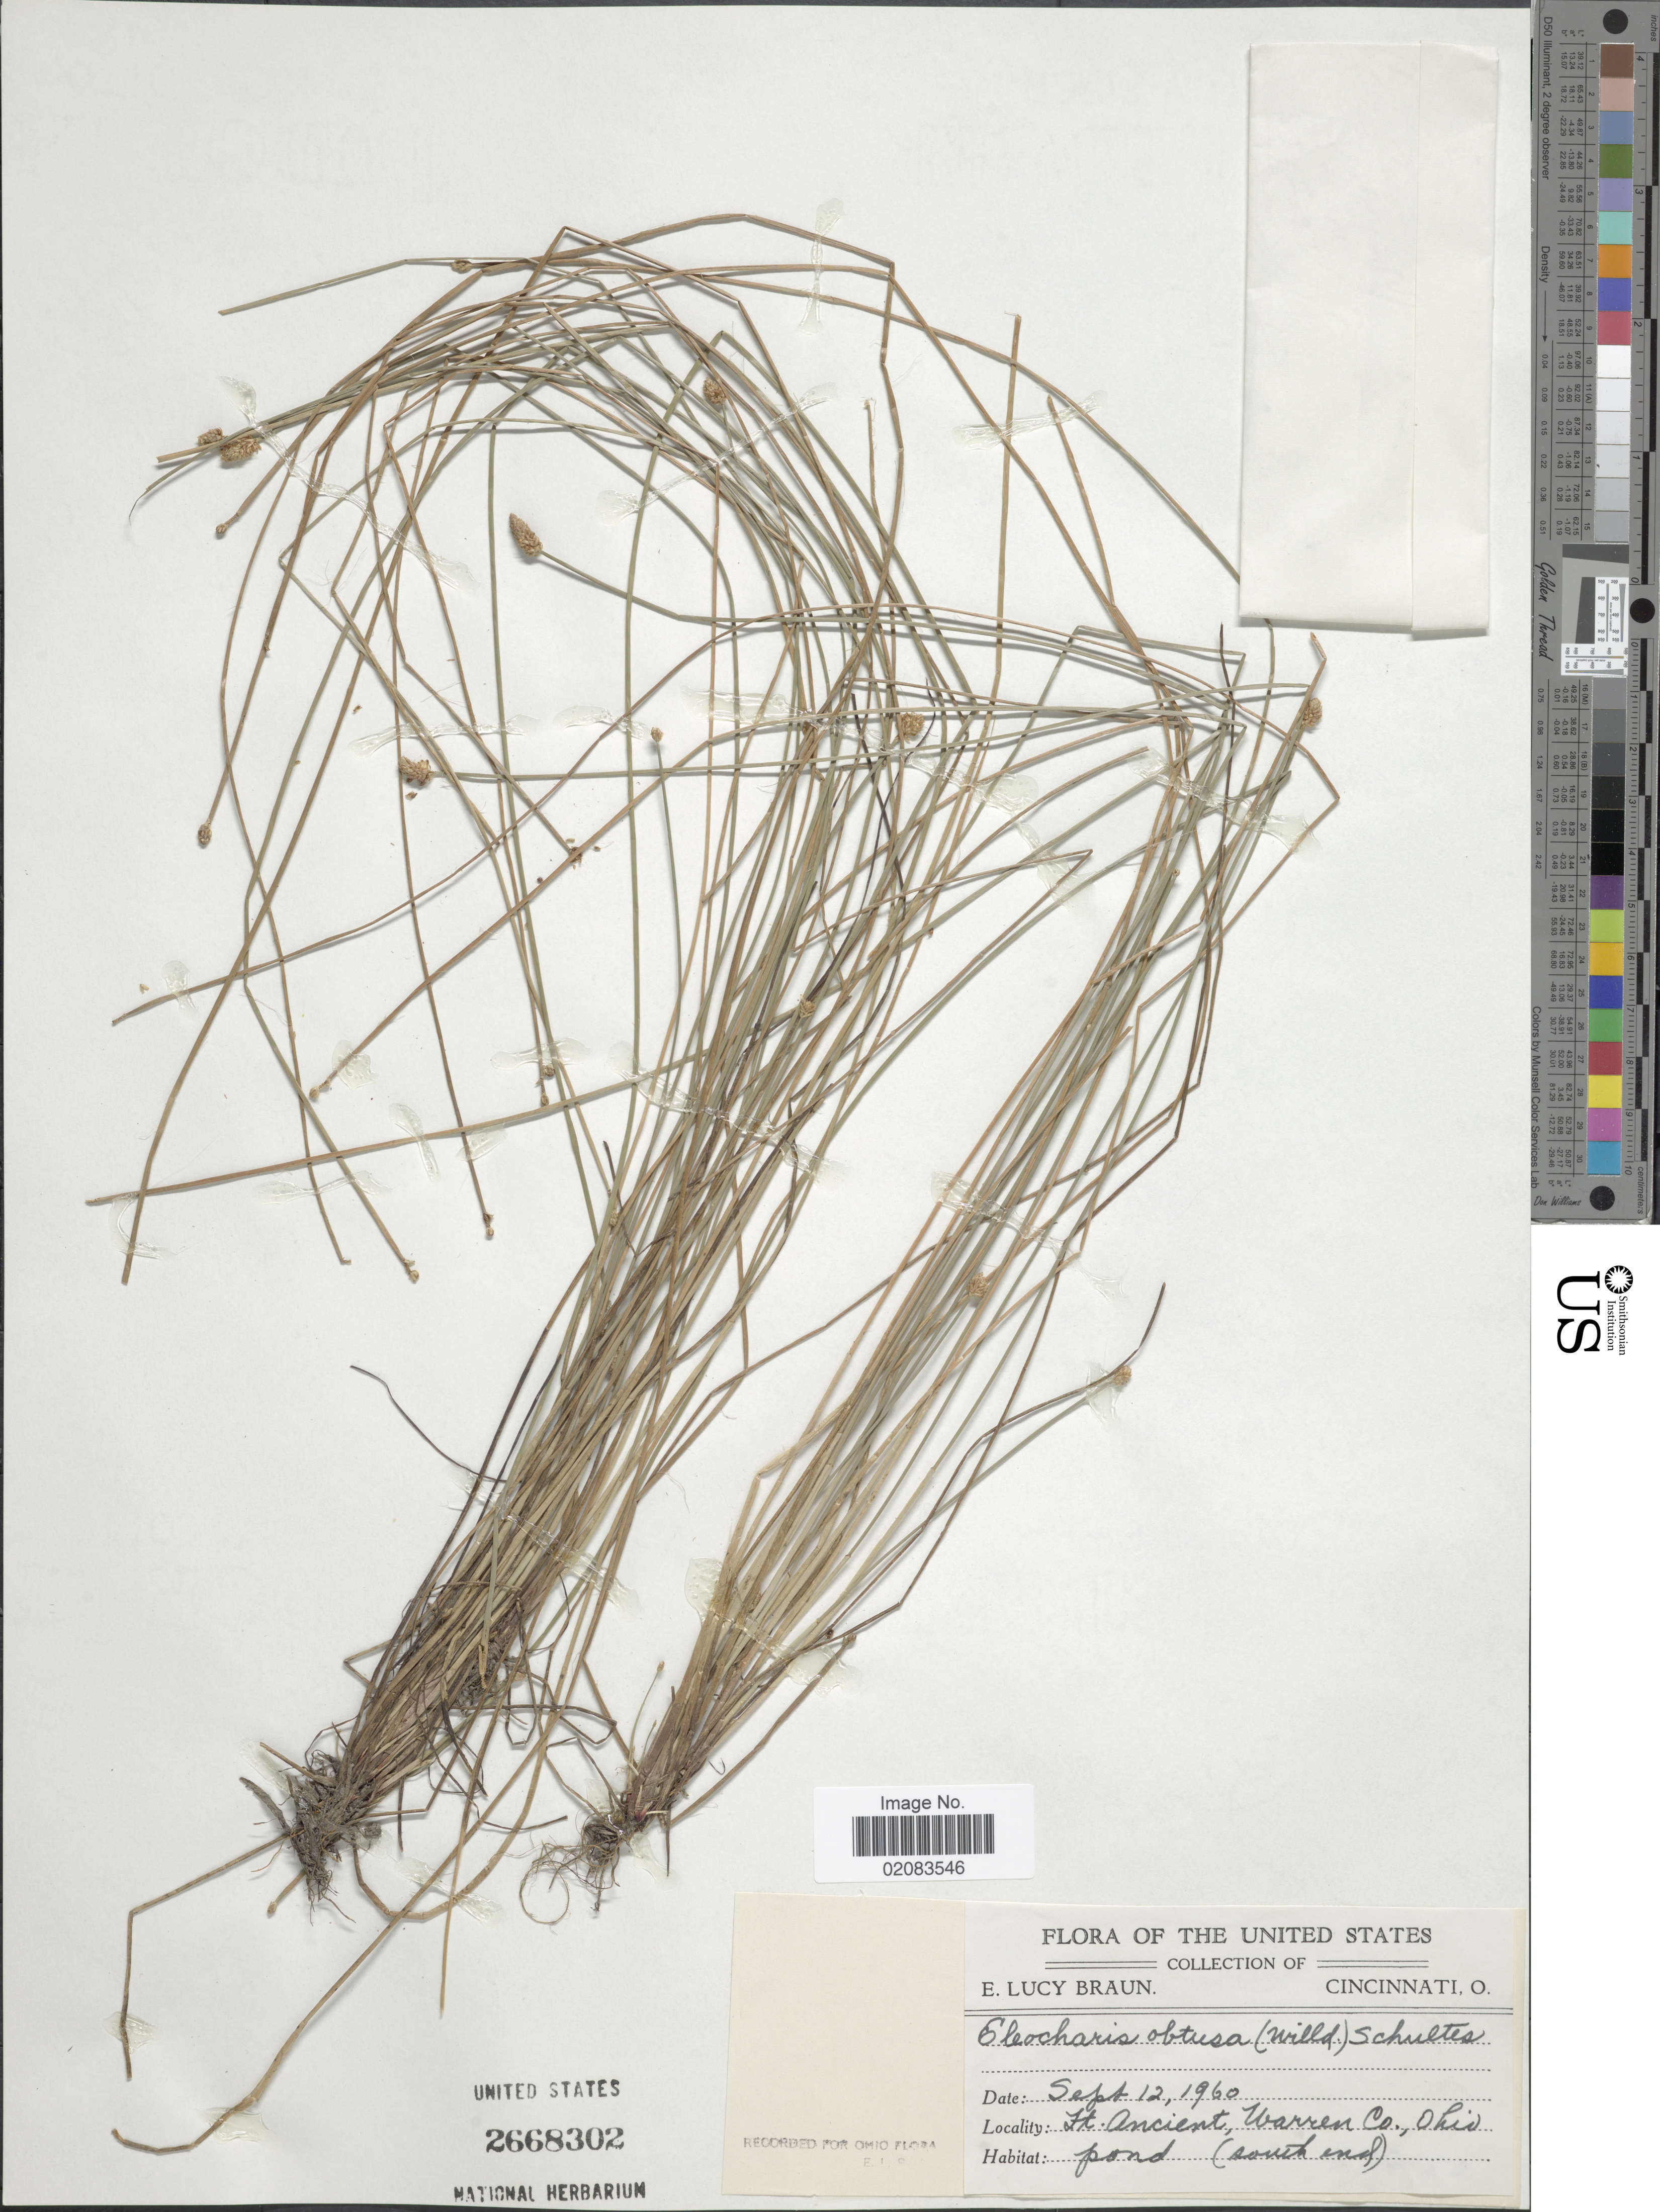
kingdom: Plantae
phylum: Tracheophyta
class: Liliopsida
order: Poales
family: Cyperaceae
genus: Eleocharis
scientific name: Eleocharis obtusa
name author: (Willd.) Schult.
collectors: E. L. Braun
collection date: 1960-09-12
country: United States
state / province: Ohio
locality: St Ancient, Warren Co., pond (south end)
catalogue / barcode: US 2668302